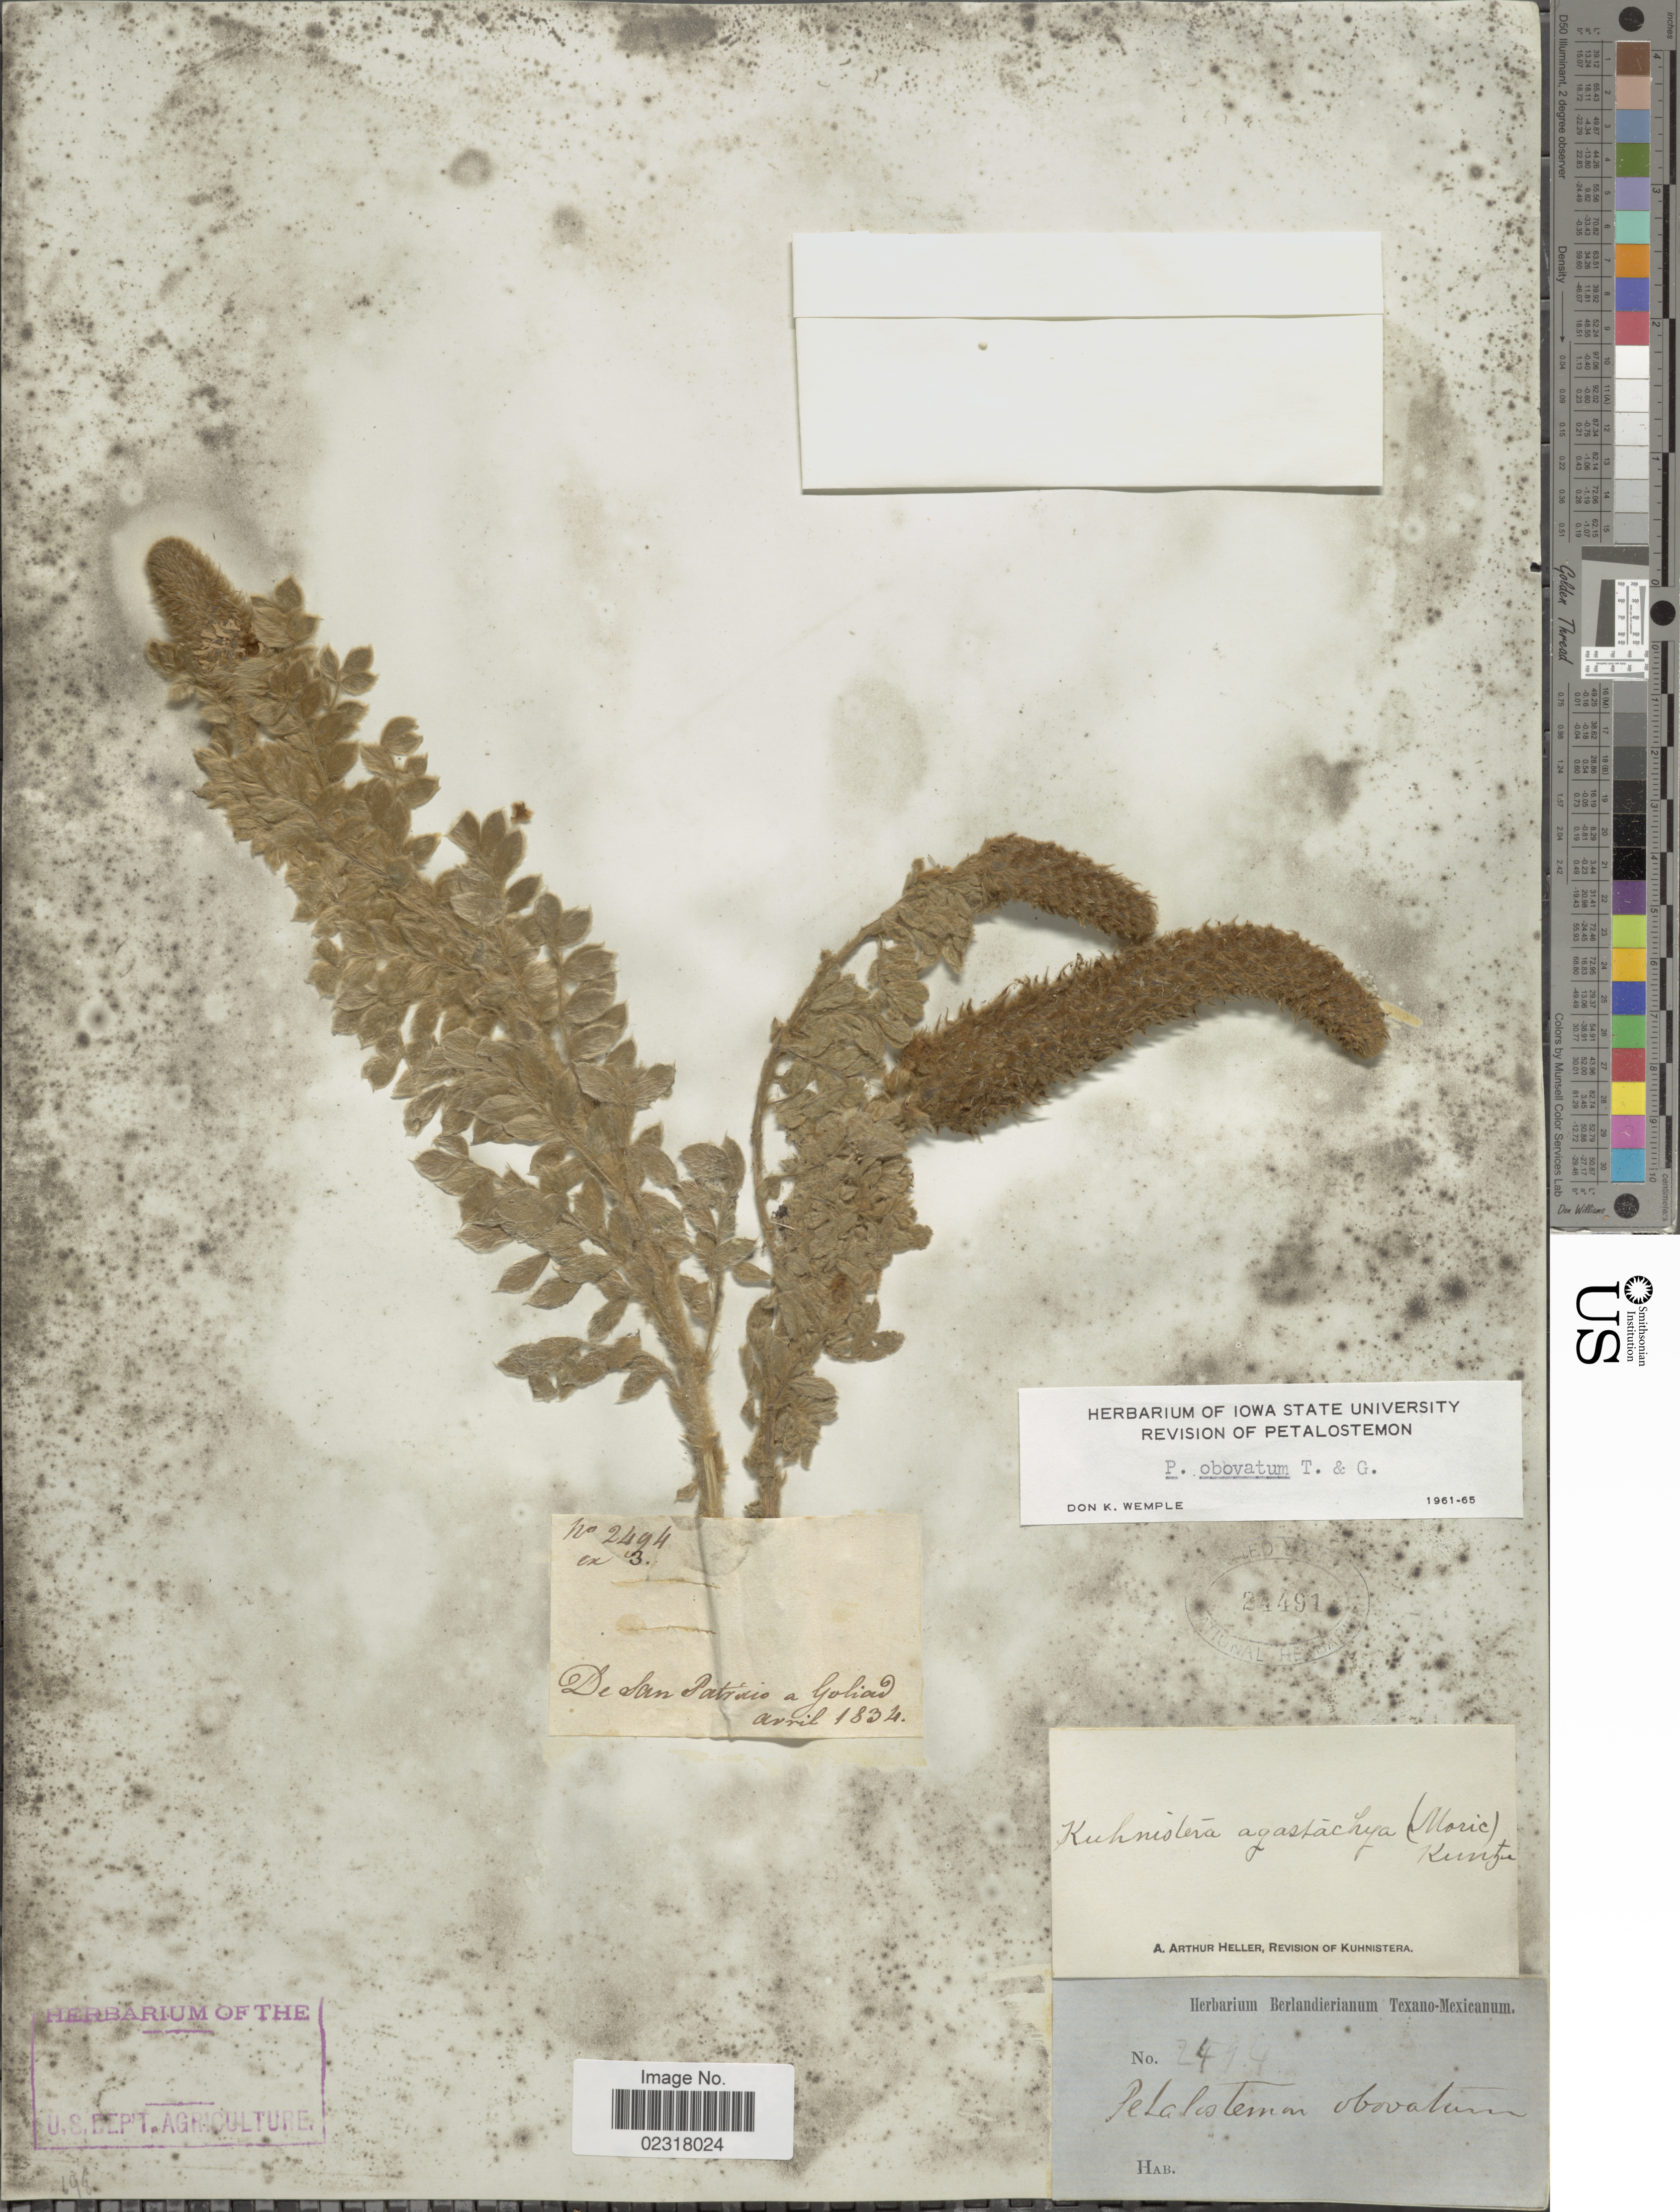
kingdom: Plantae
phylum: Tracheophyta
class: Magnoliopsida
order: Fabales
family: Fabaceae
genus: Dalea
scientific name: Dalea obovata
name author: (Torr.) Shinners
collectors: ex Herb. Berlandierianum Texano-Mexicanum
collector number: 2494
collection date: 1834-04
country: United States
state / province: Texas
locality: De San Patricio a Goliad